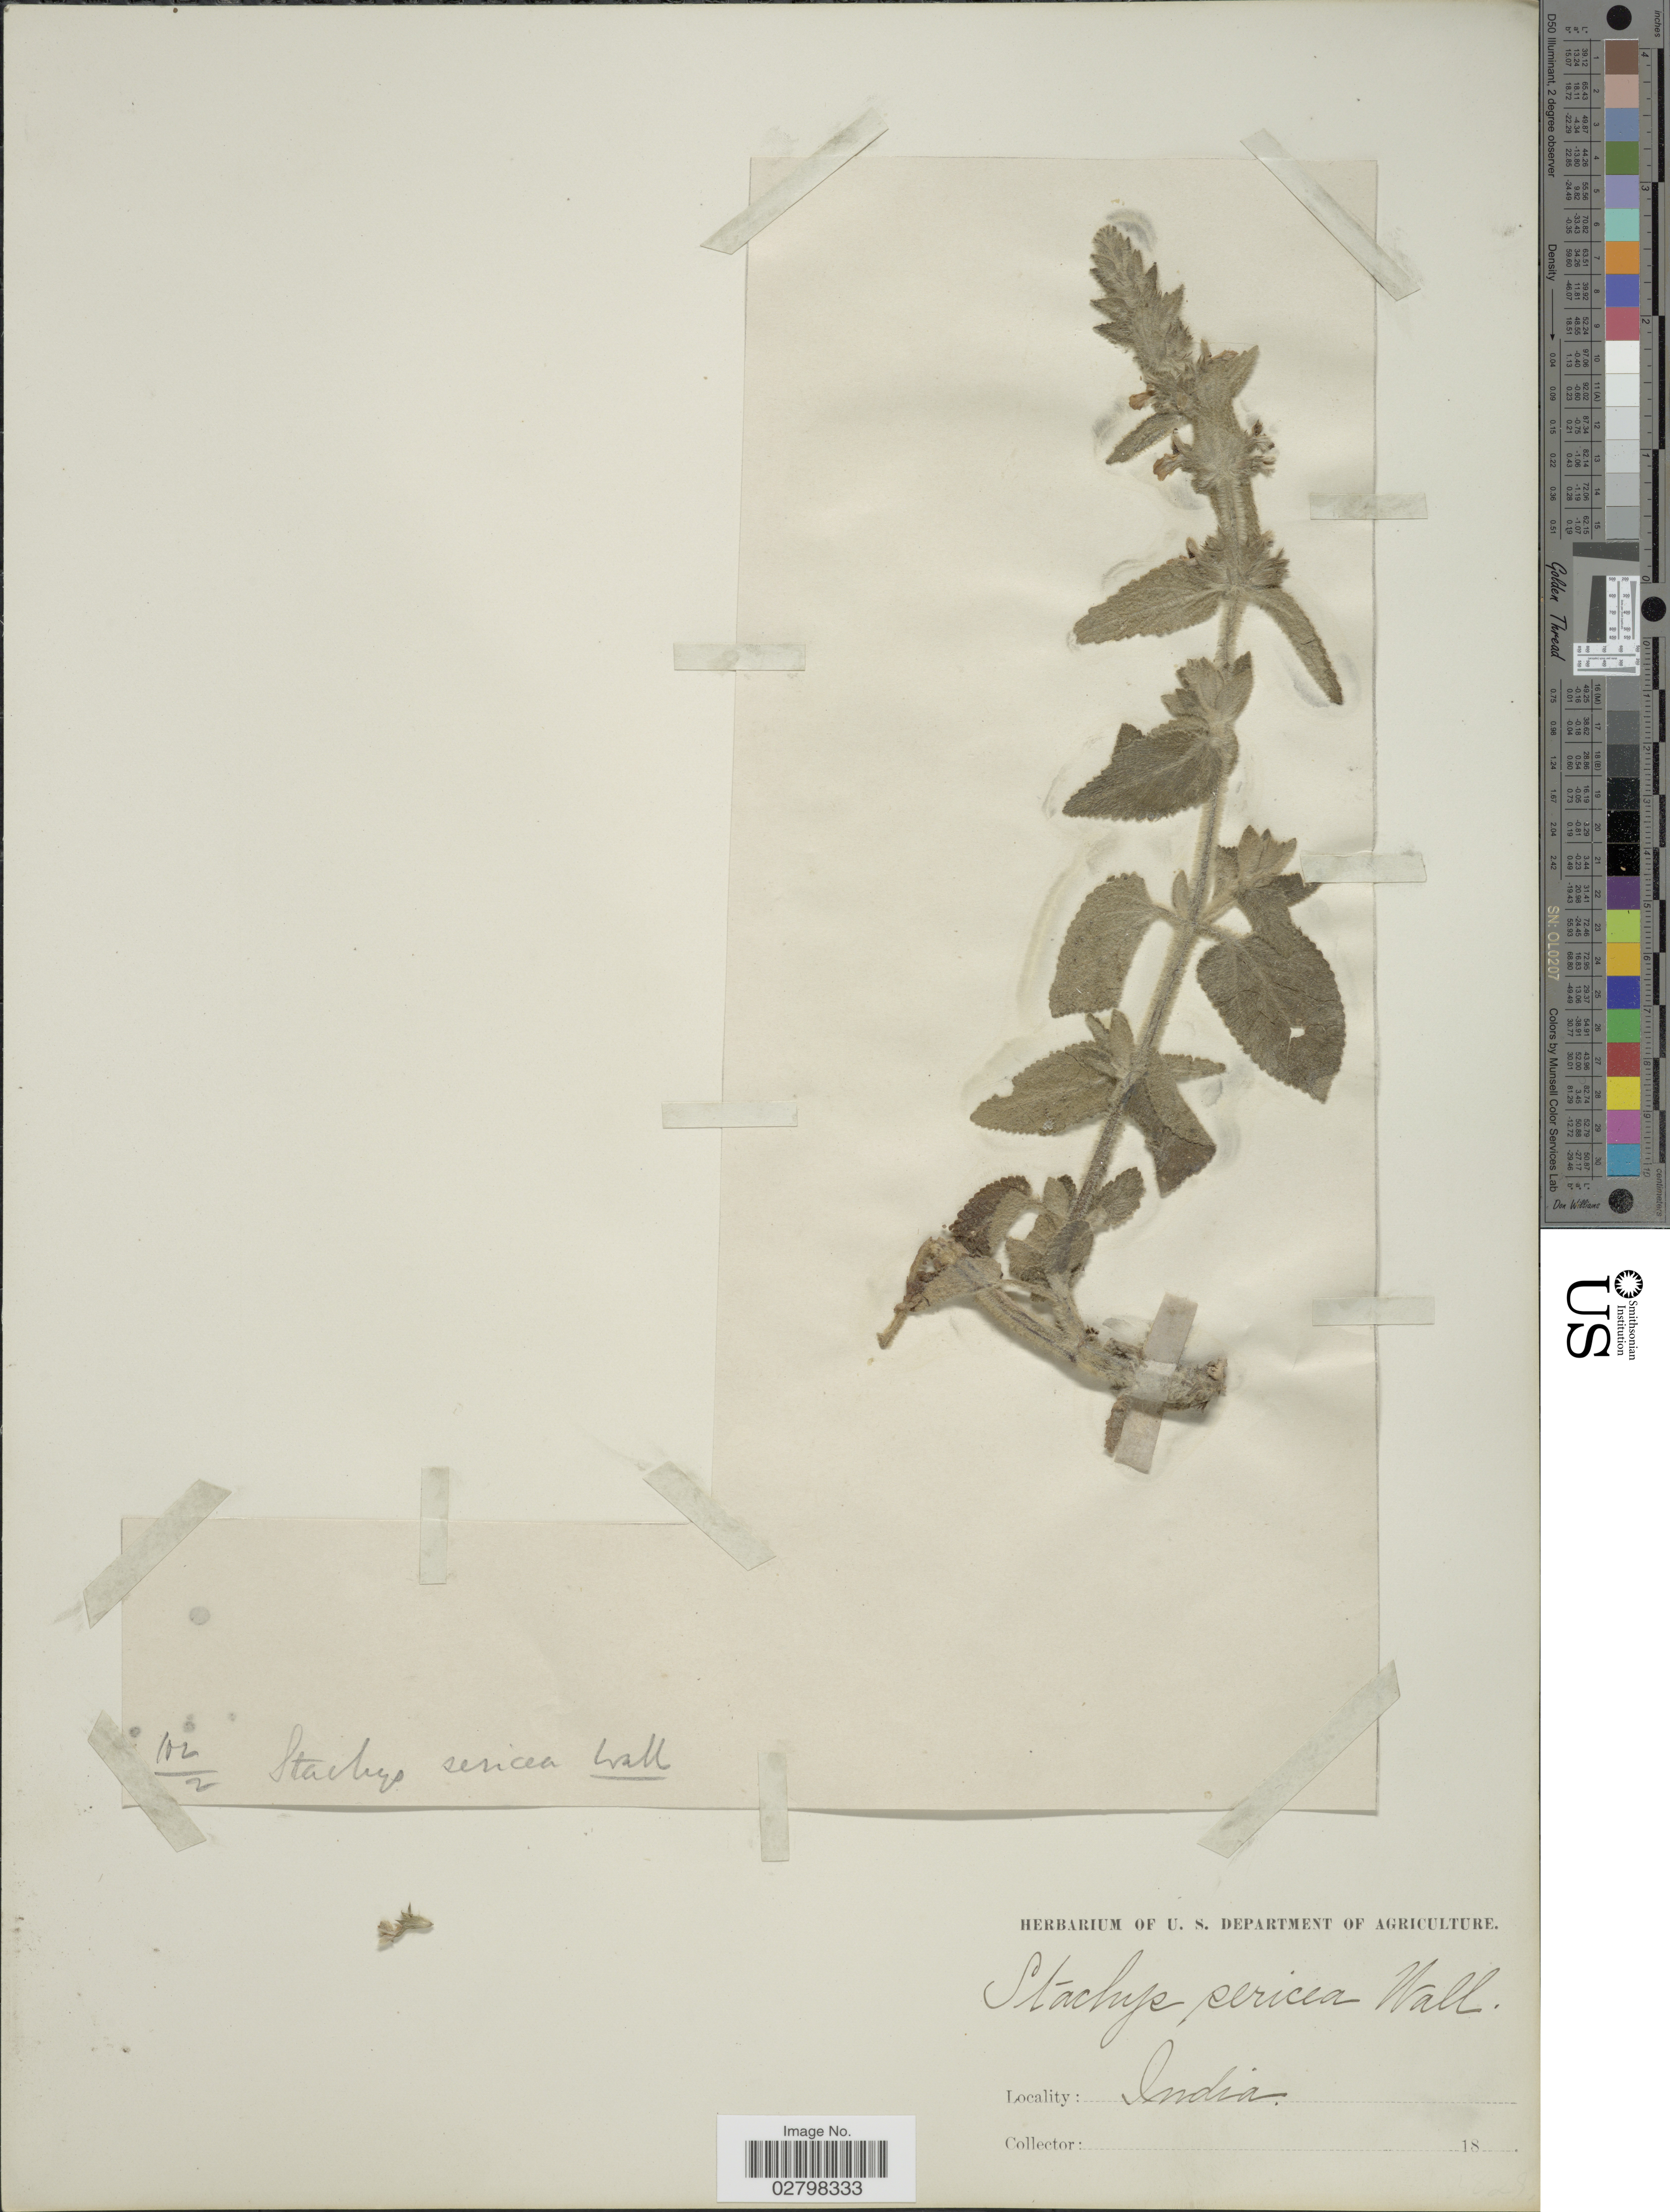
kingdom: Plantae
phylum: Tracheophyta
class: Magnoliopsida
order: Lamiales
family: Lamiaceae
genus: Stachys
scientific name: Stachys splendens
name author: Wall. ex Benth.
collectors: ex herb. U. S. Department of Agriculture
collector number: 102/2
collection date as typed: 18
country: India